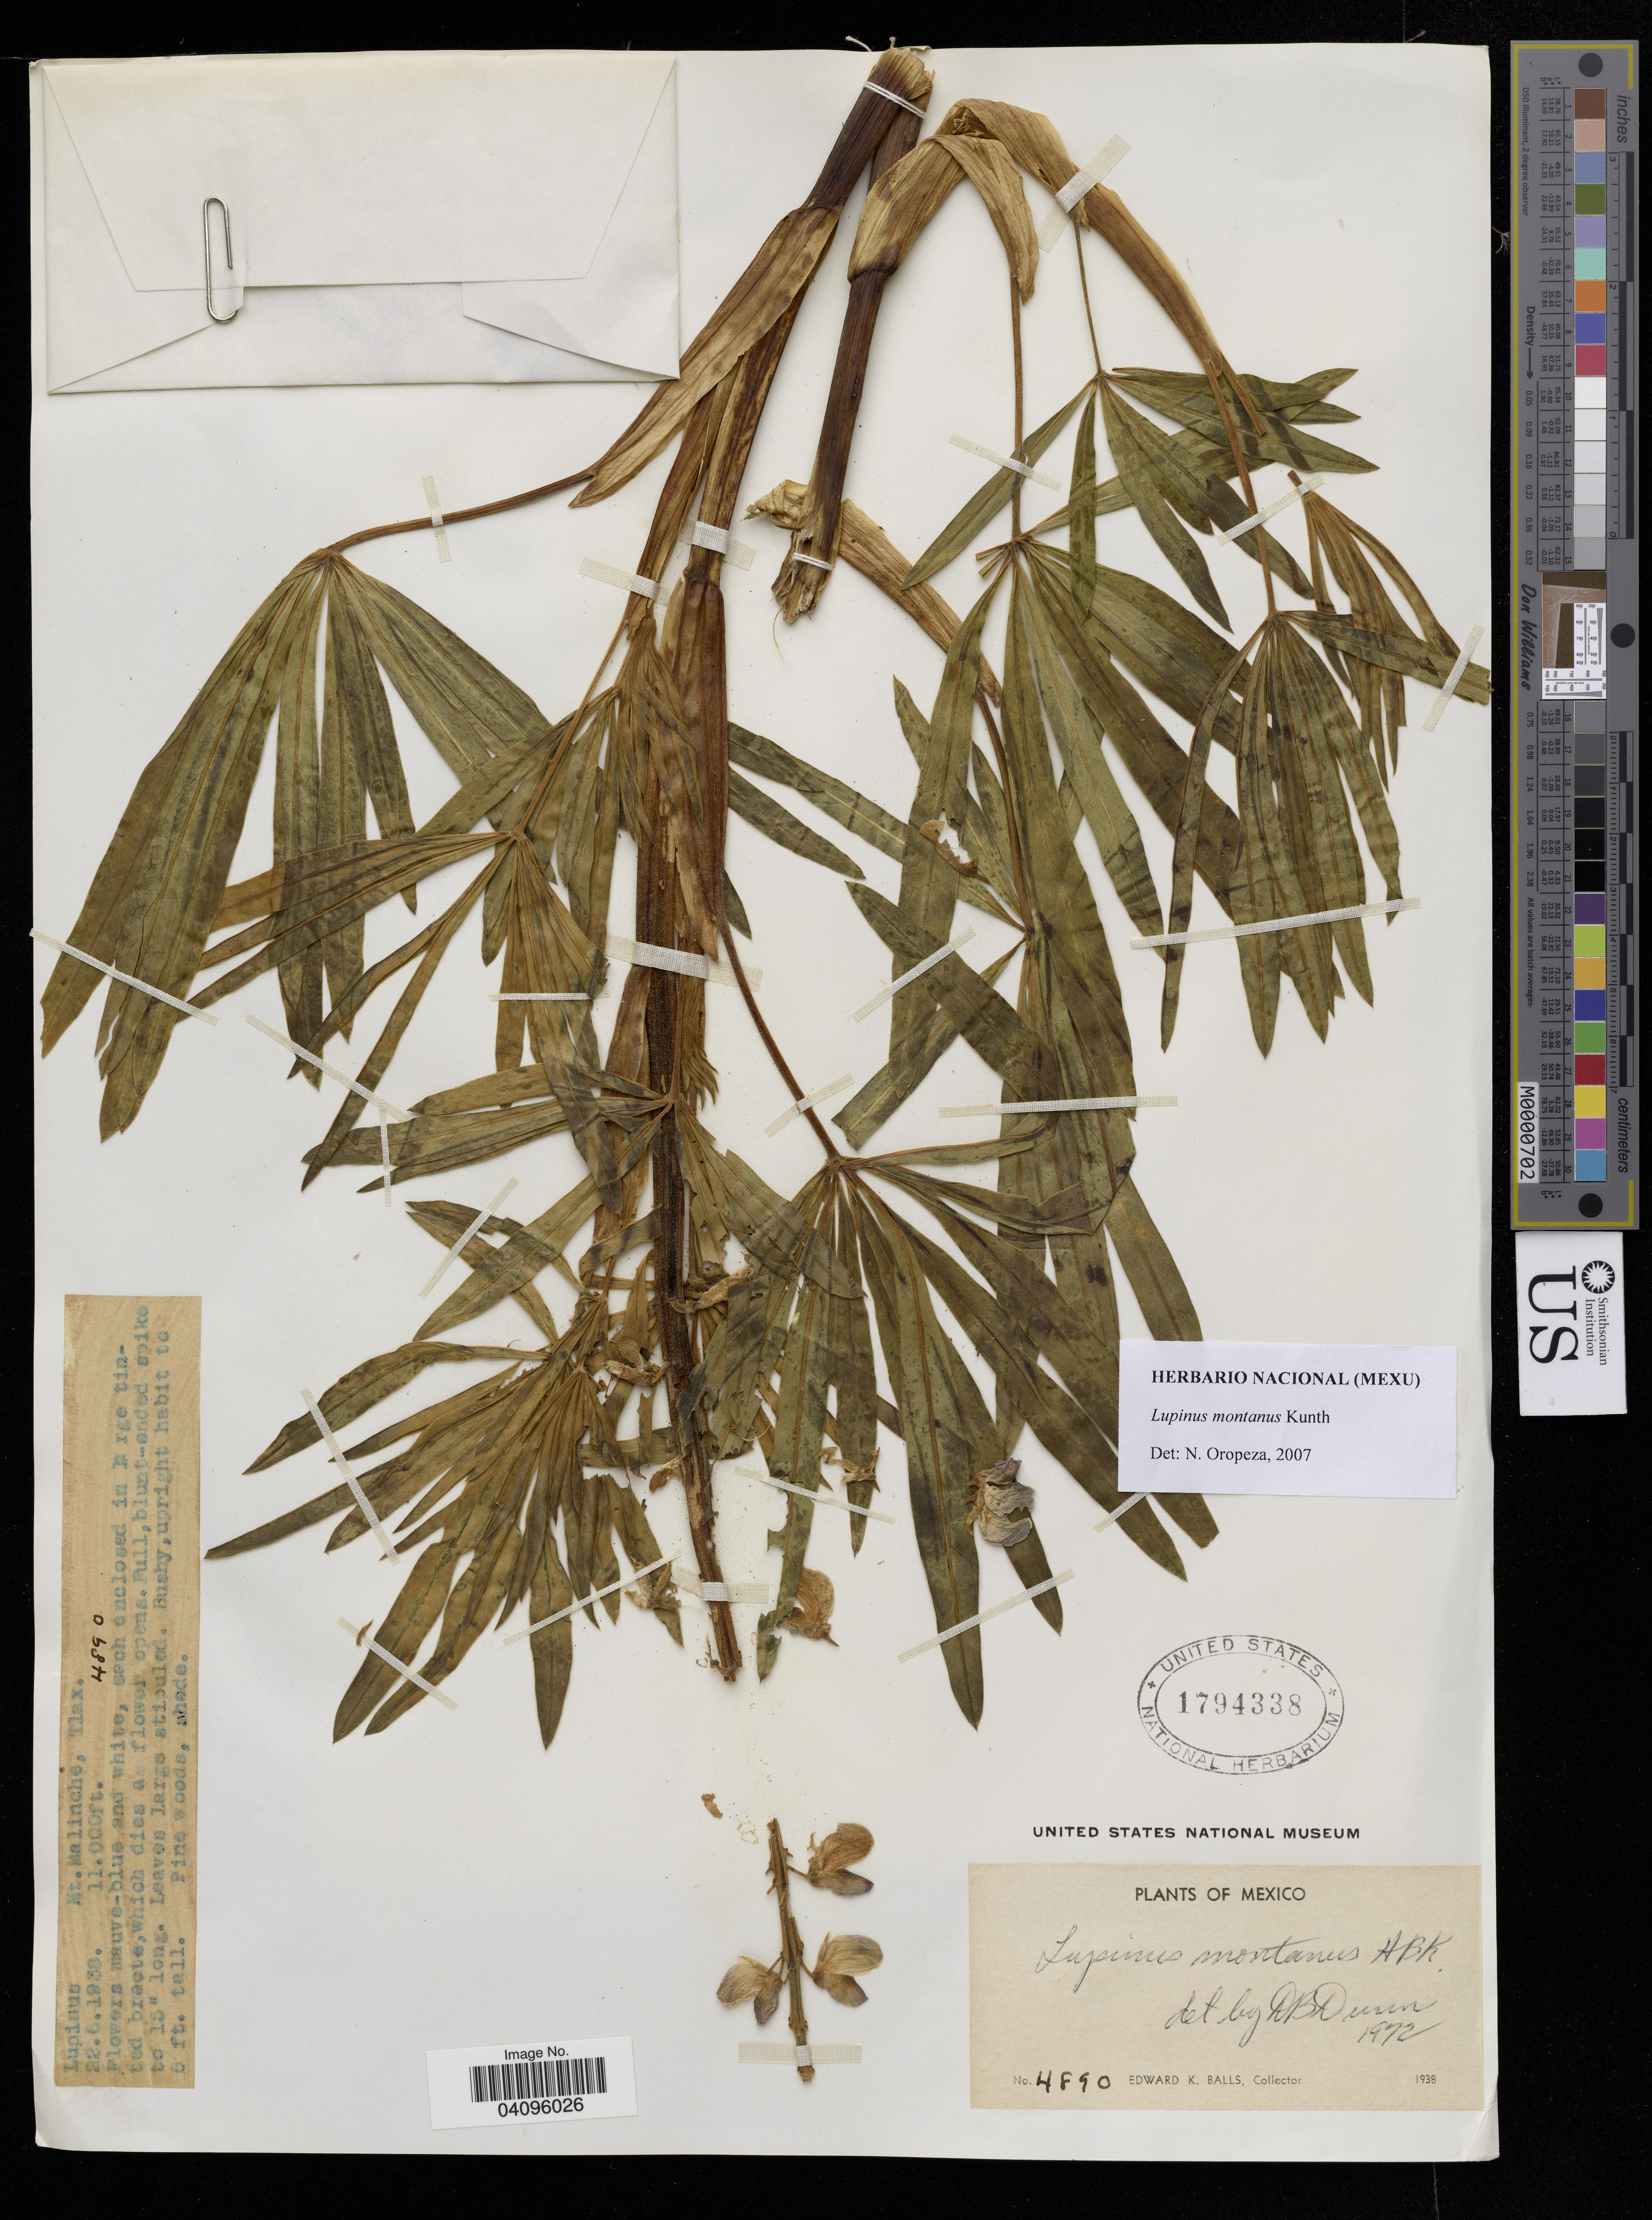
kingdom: Plantae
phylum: Tracheophyta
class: Magnoliopsida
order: Fabales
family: Fabaceae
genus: Lupinus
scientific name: Lupinus montanus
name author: Kunth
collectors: E. K. Balls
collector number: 4890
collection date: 1938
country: Mexico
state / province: Tlaxcala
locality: Mt. Malinche.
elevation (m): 3.353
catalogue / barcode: US 1794338